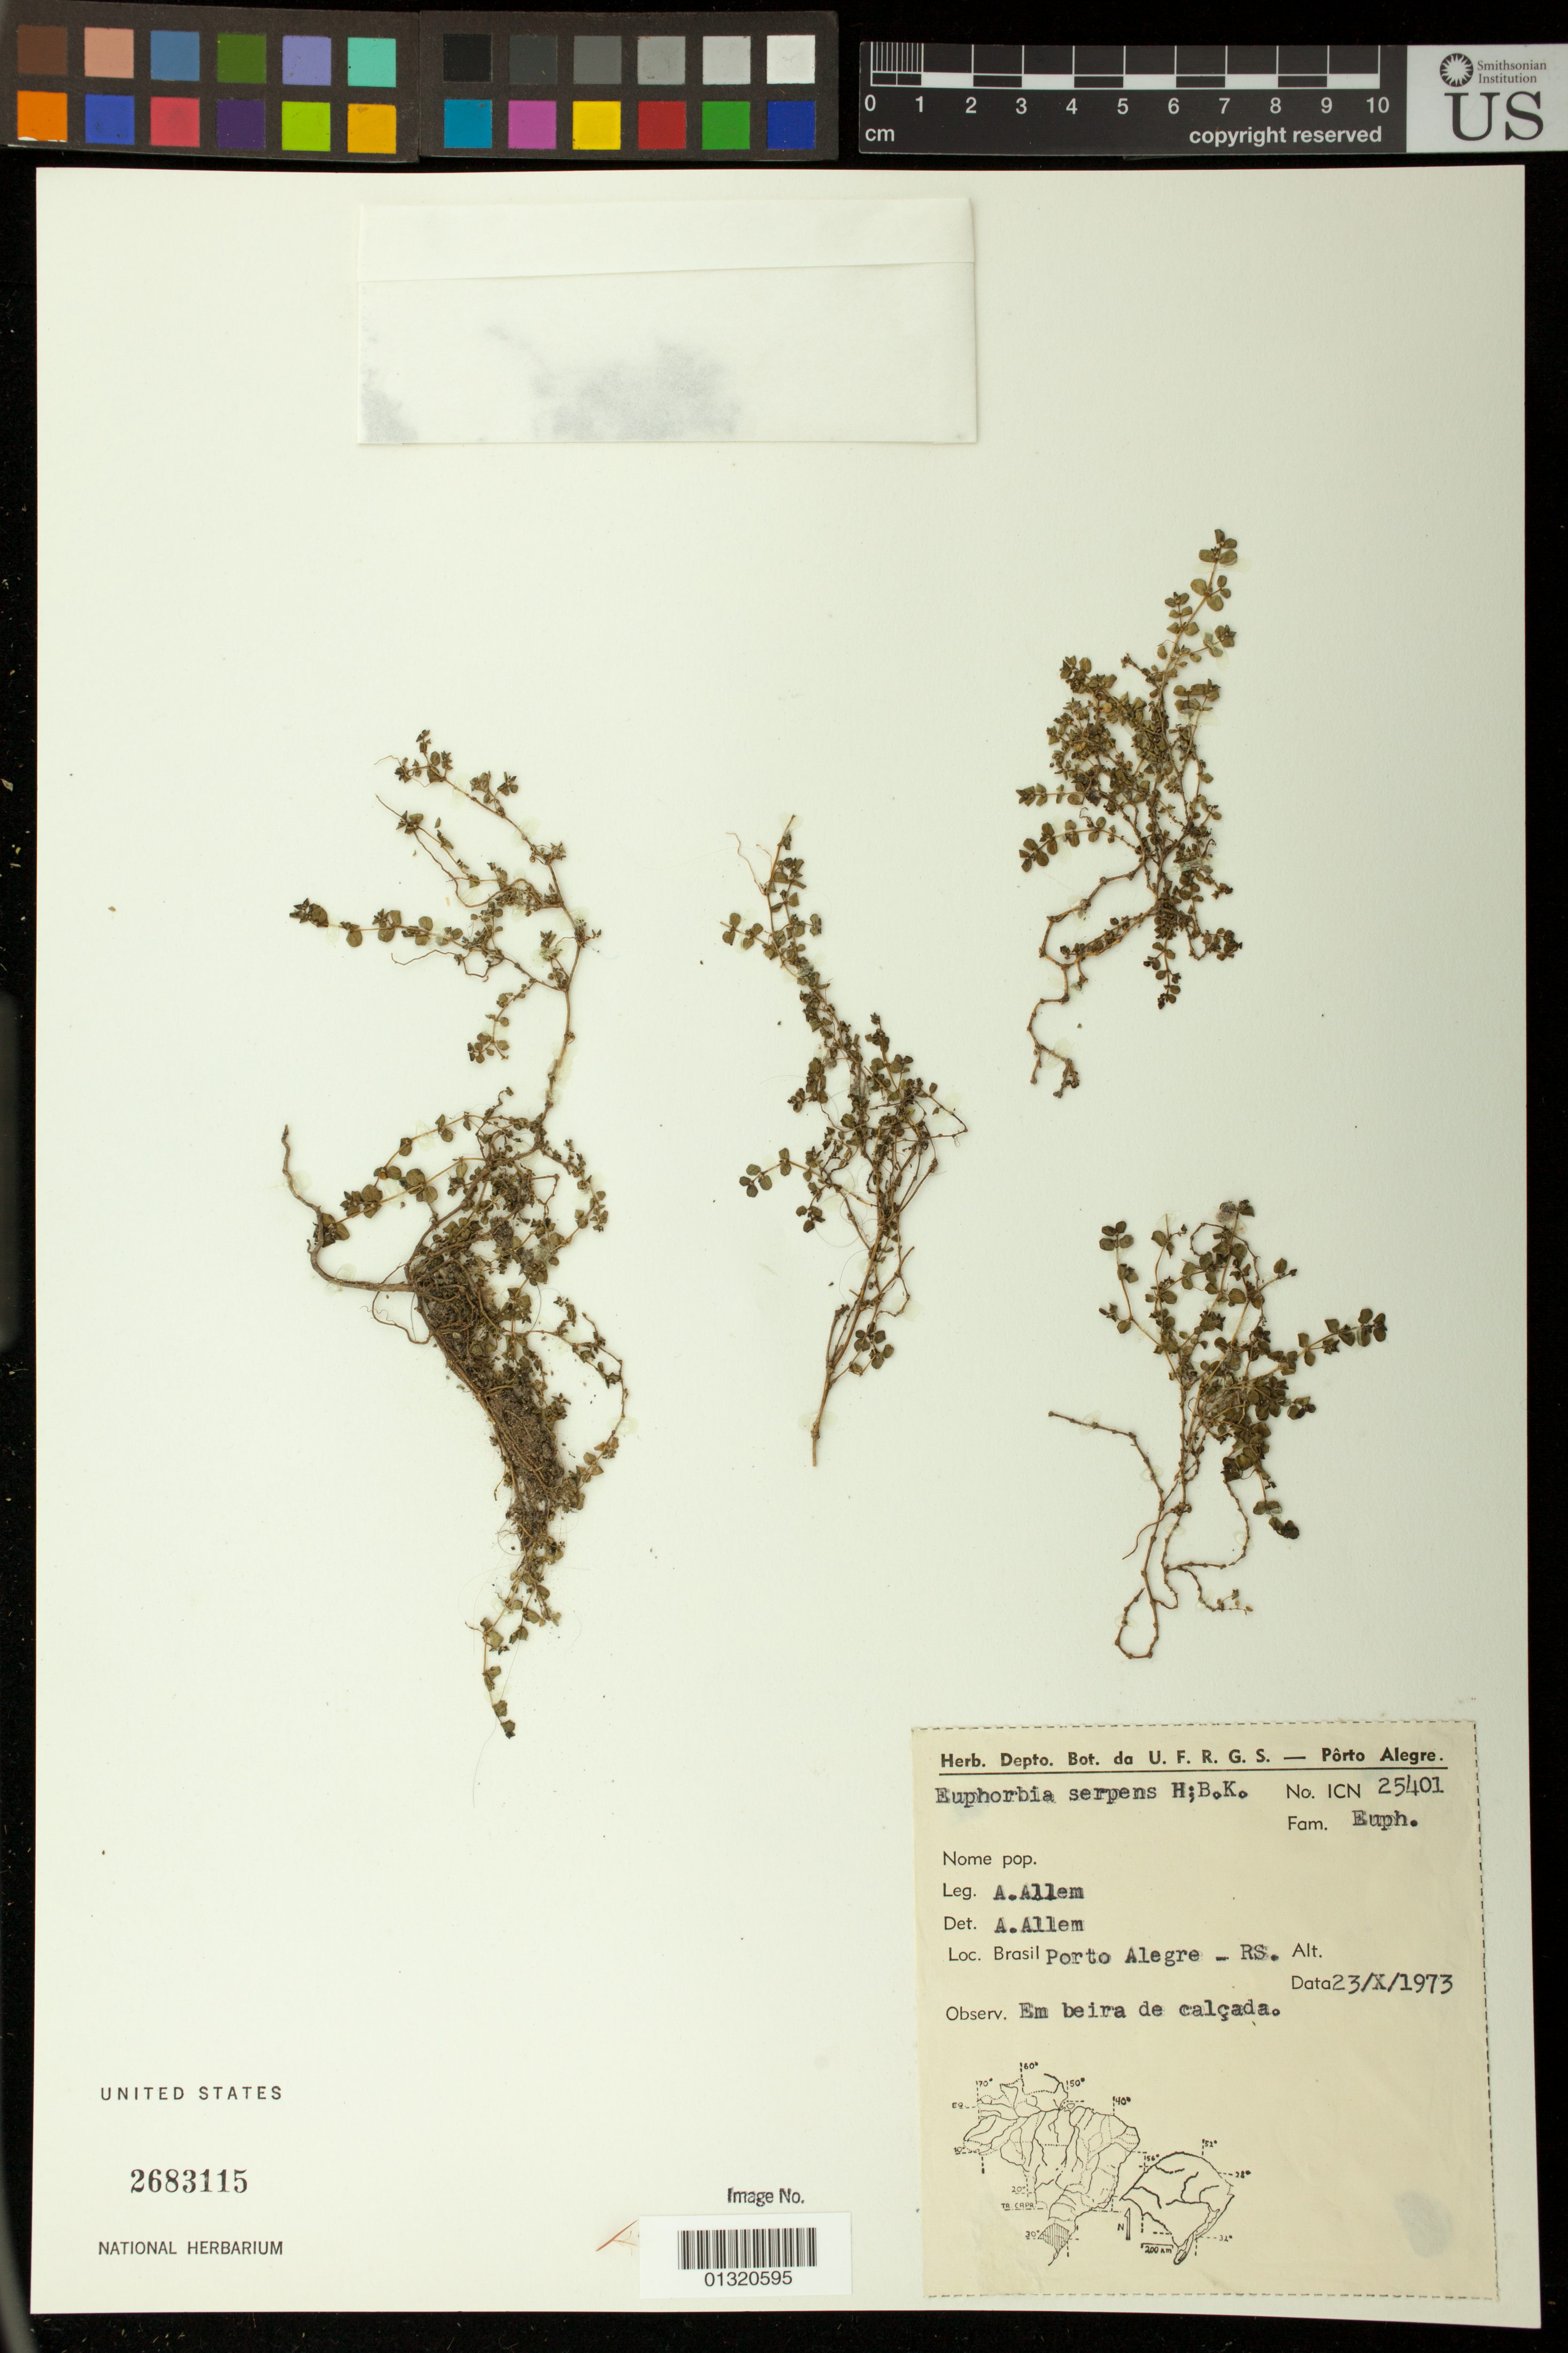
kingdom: Plantae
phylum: Tracheophyta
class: Magnoliopsida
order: Malpighiales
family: Euphorbiaceae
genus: Euphorbia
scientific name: Euphorbia serpens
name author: Kunth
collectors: A. Allem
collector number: ICN 25401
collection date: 1973-10-23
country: Brazil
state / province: Rio Grande do Sul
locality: Porto Alegre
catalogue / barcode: US 2683115